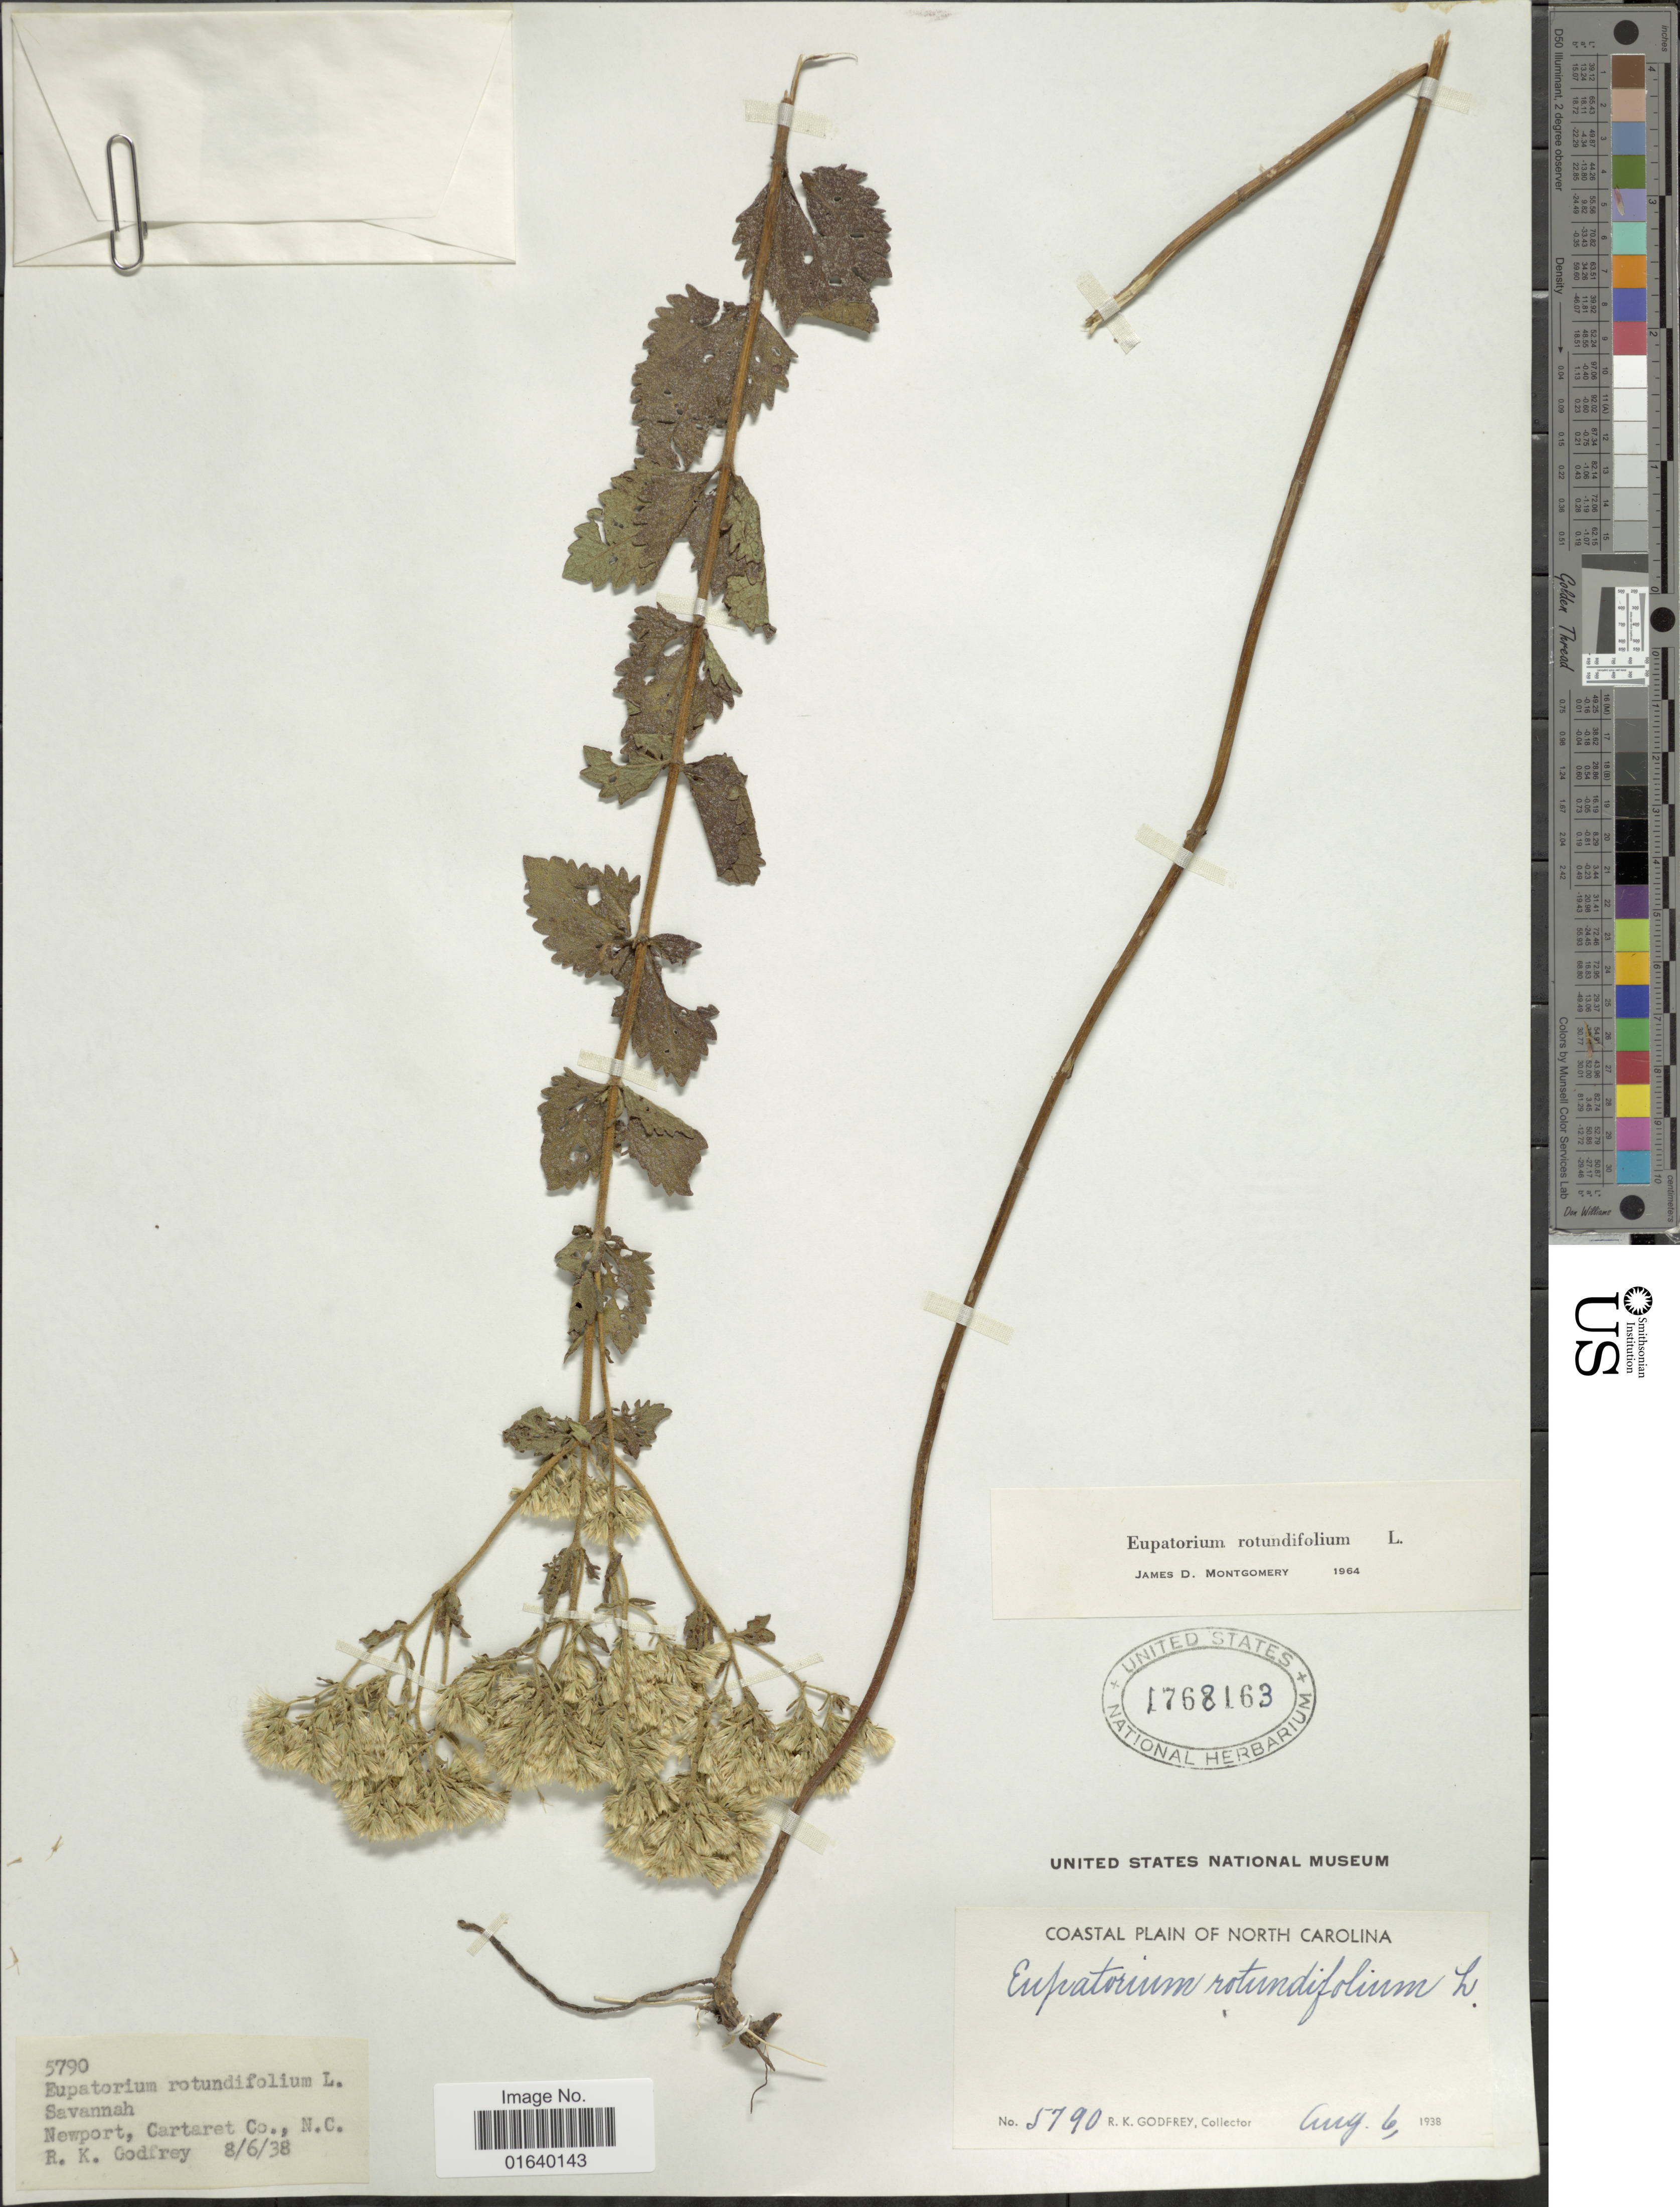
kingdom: Plantae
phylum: Tracheophyta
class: Magnoliopsida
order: Asterales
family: Asteraceae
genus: Eupatorium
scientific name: Eupatorium rotundifolium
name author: L.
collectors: R. K. Godfrey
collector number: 5790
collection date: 1938-08-06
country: United States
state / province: North Carolina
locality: Savannah, Newport, Cartaret Co, Coastal Plain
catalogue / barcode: US 1768163